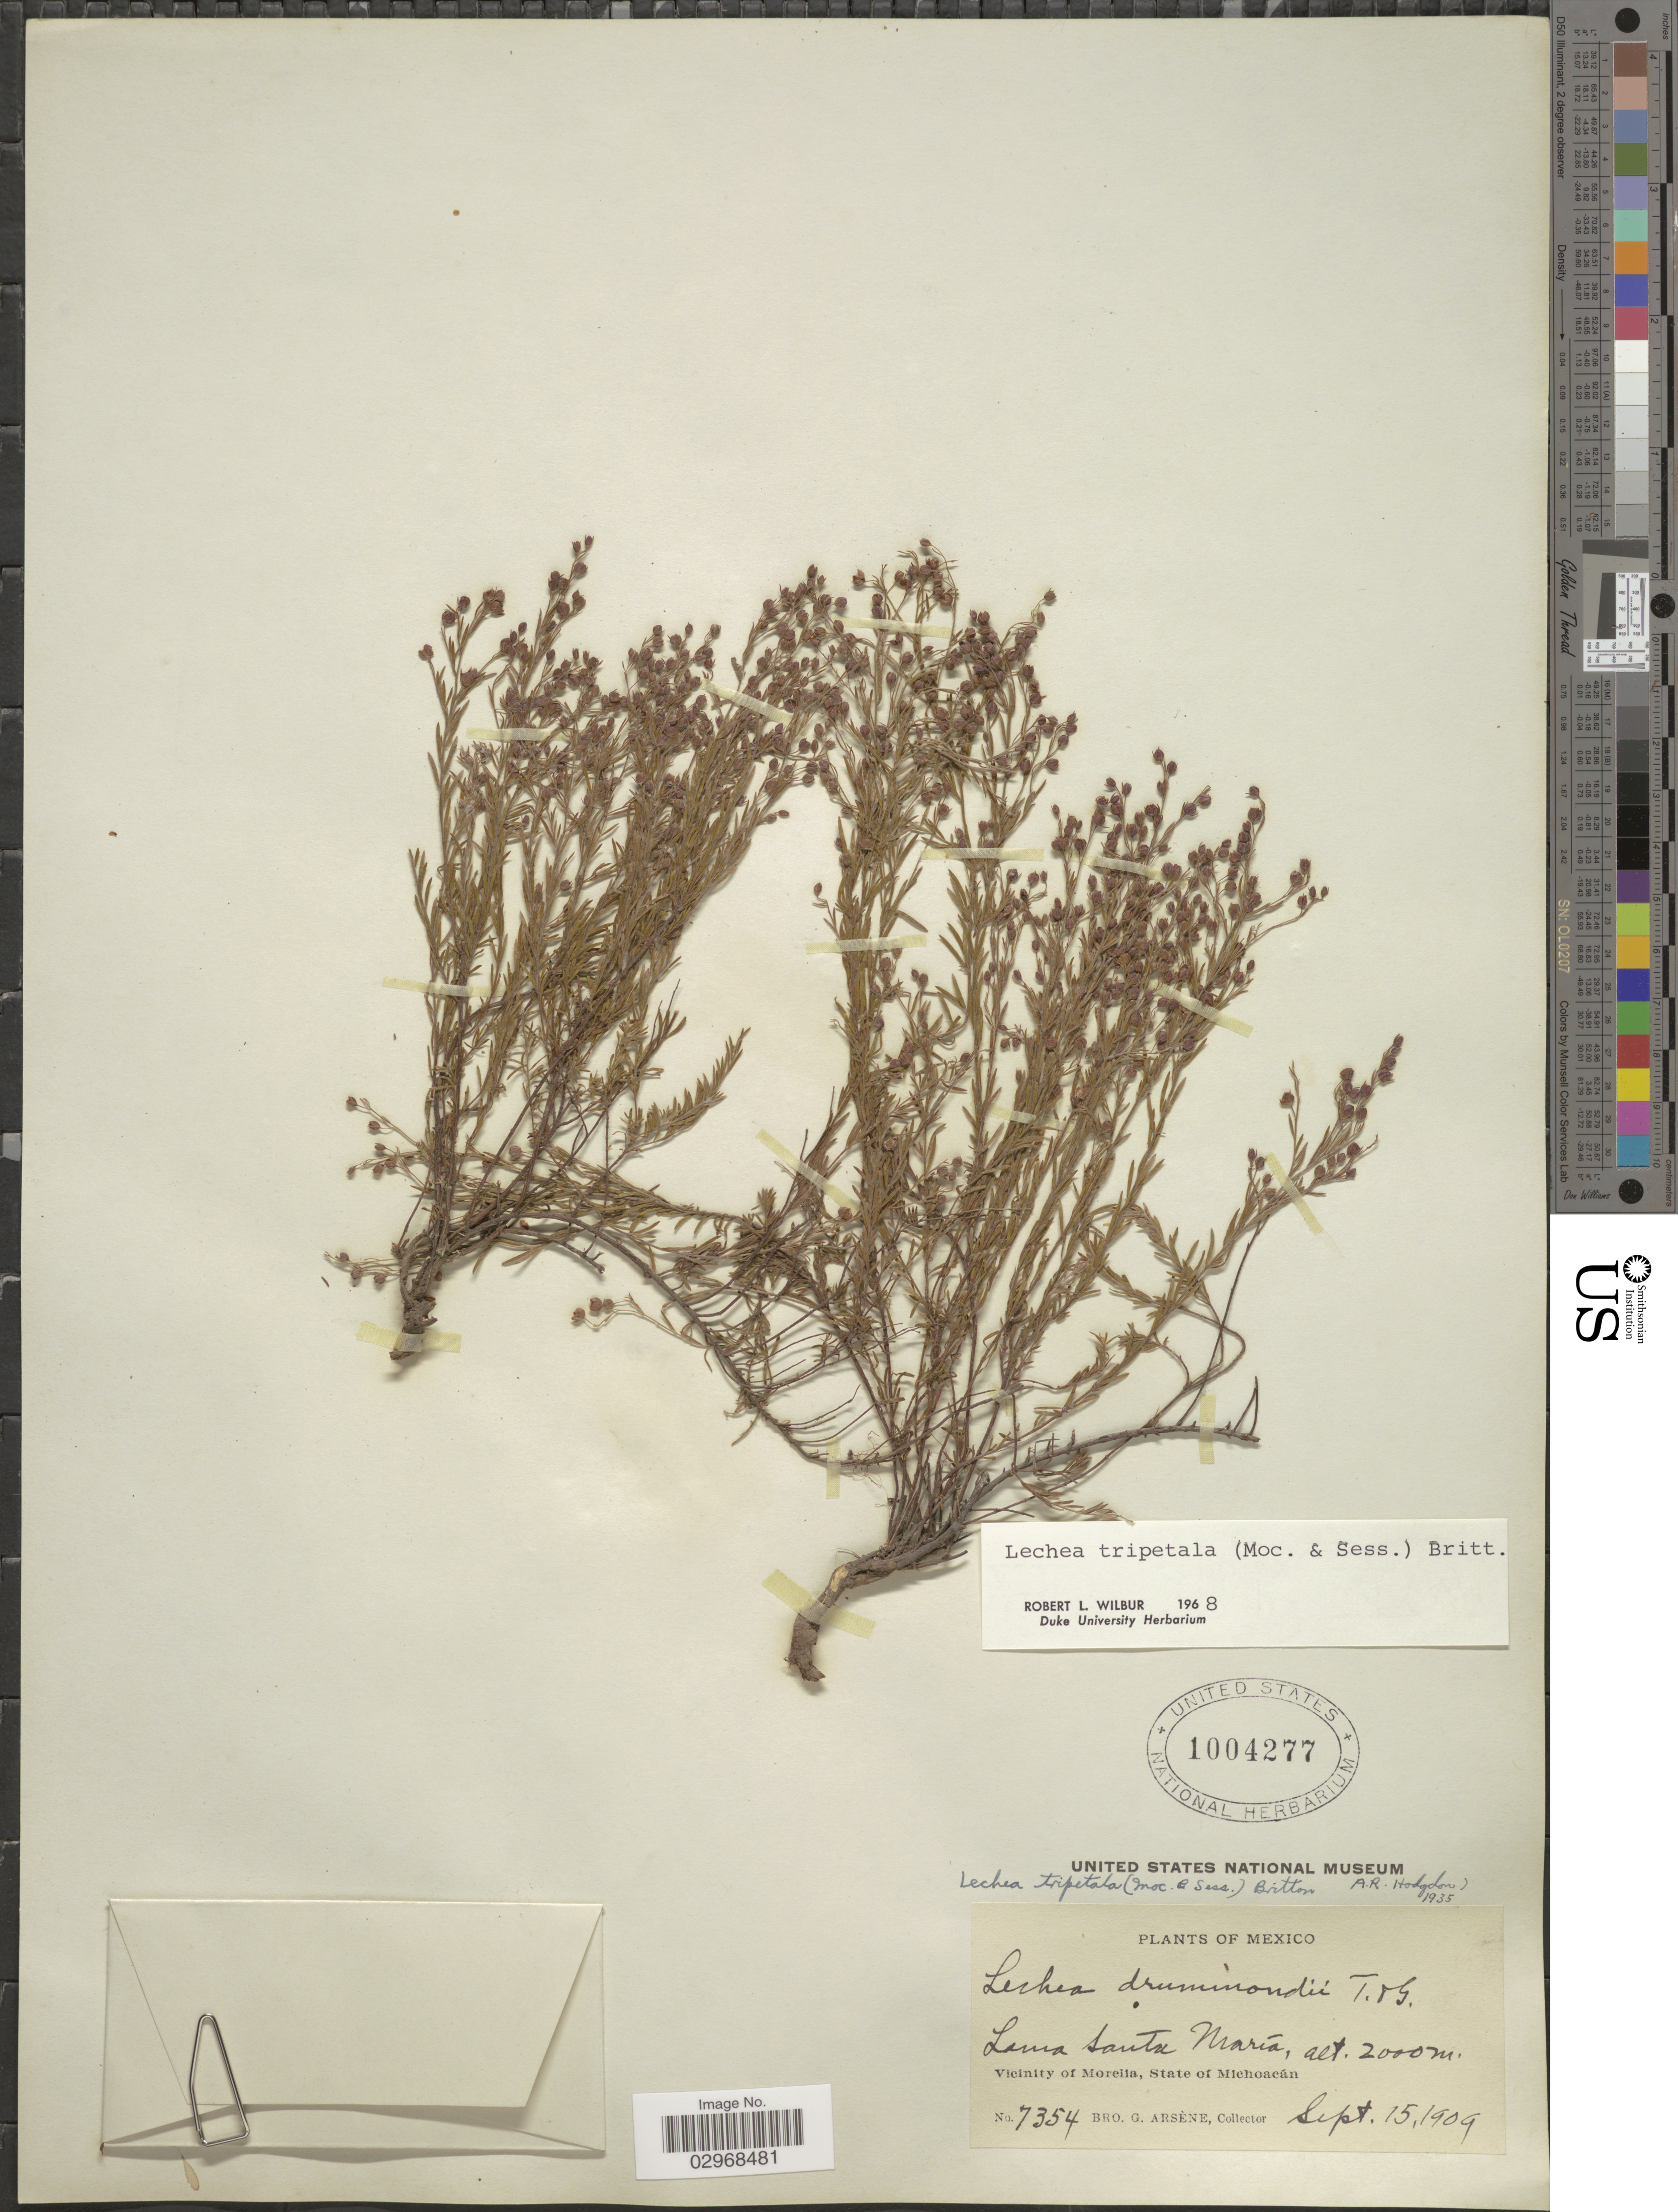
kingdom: Plantae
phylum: Tracheophyta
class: Magnoliopsida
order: Malvales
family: Cistaceae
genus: Lechea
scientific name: Lechea tripetala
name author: (Moc. & Sessé ex Dunal) Britton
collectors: Bro. G. Arsène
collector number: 7354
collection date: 1909-09-15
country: Mexico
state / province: Michoacán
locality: Loma Santa María, Vicinity of Morelia.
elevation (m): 2000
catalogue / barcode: US 1004277